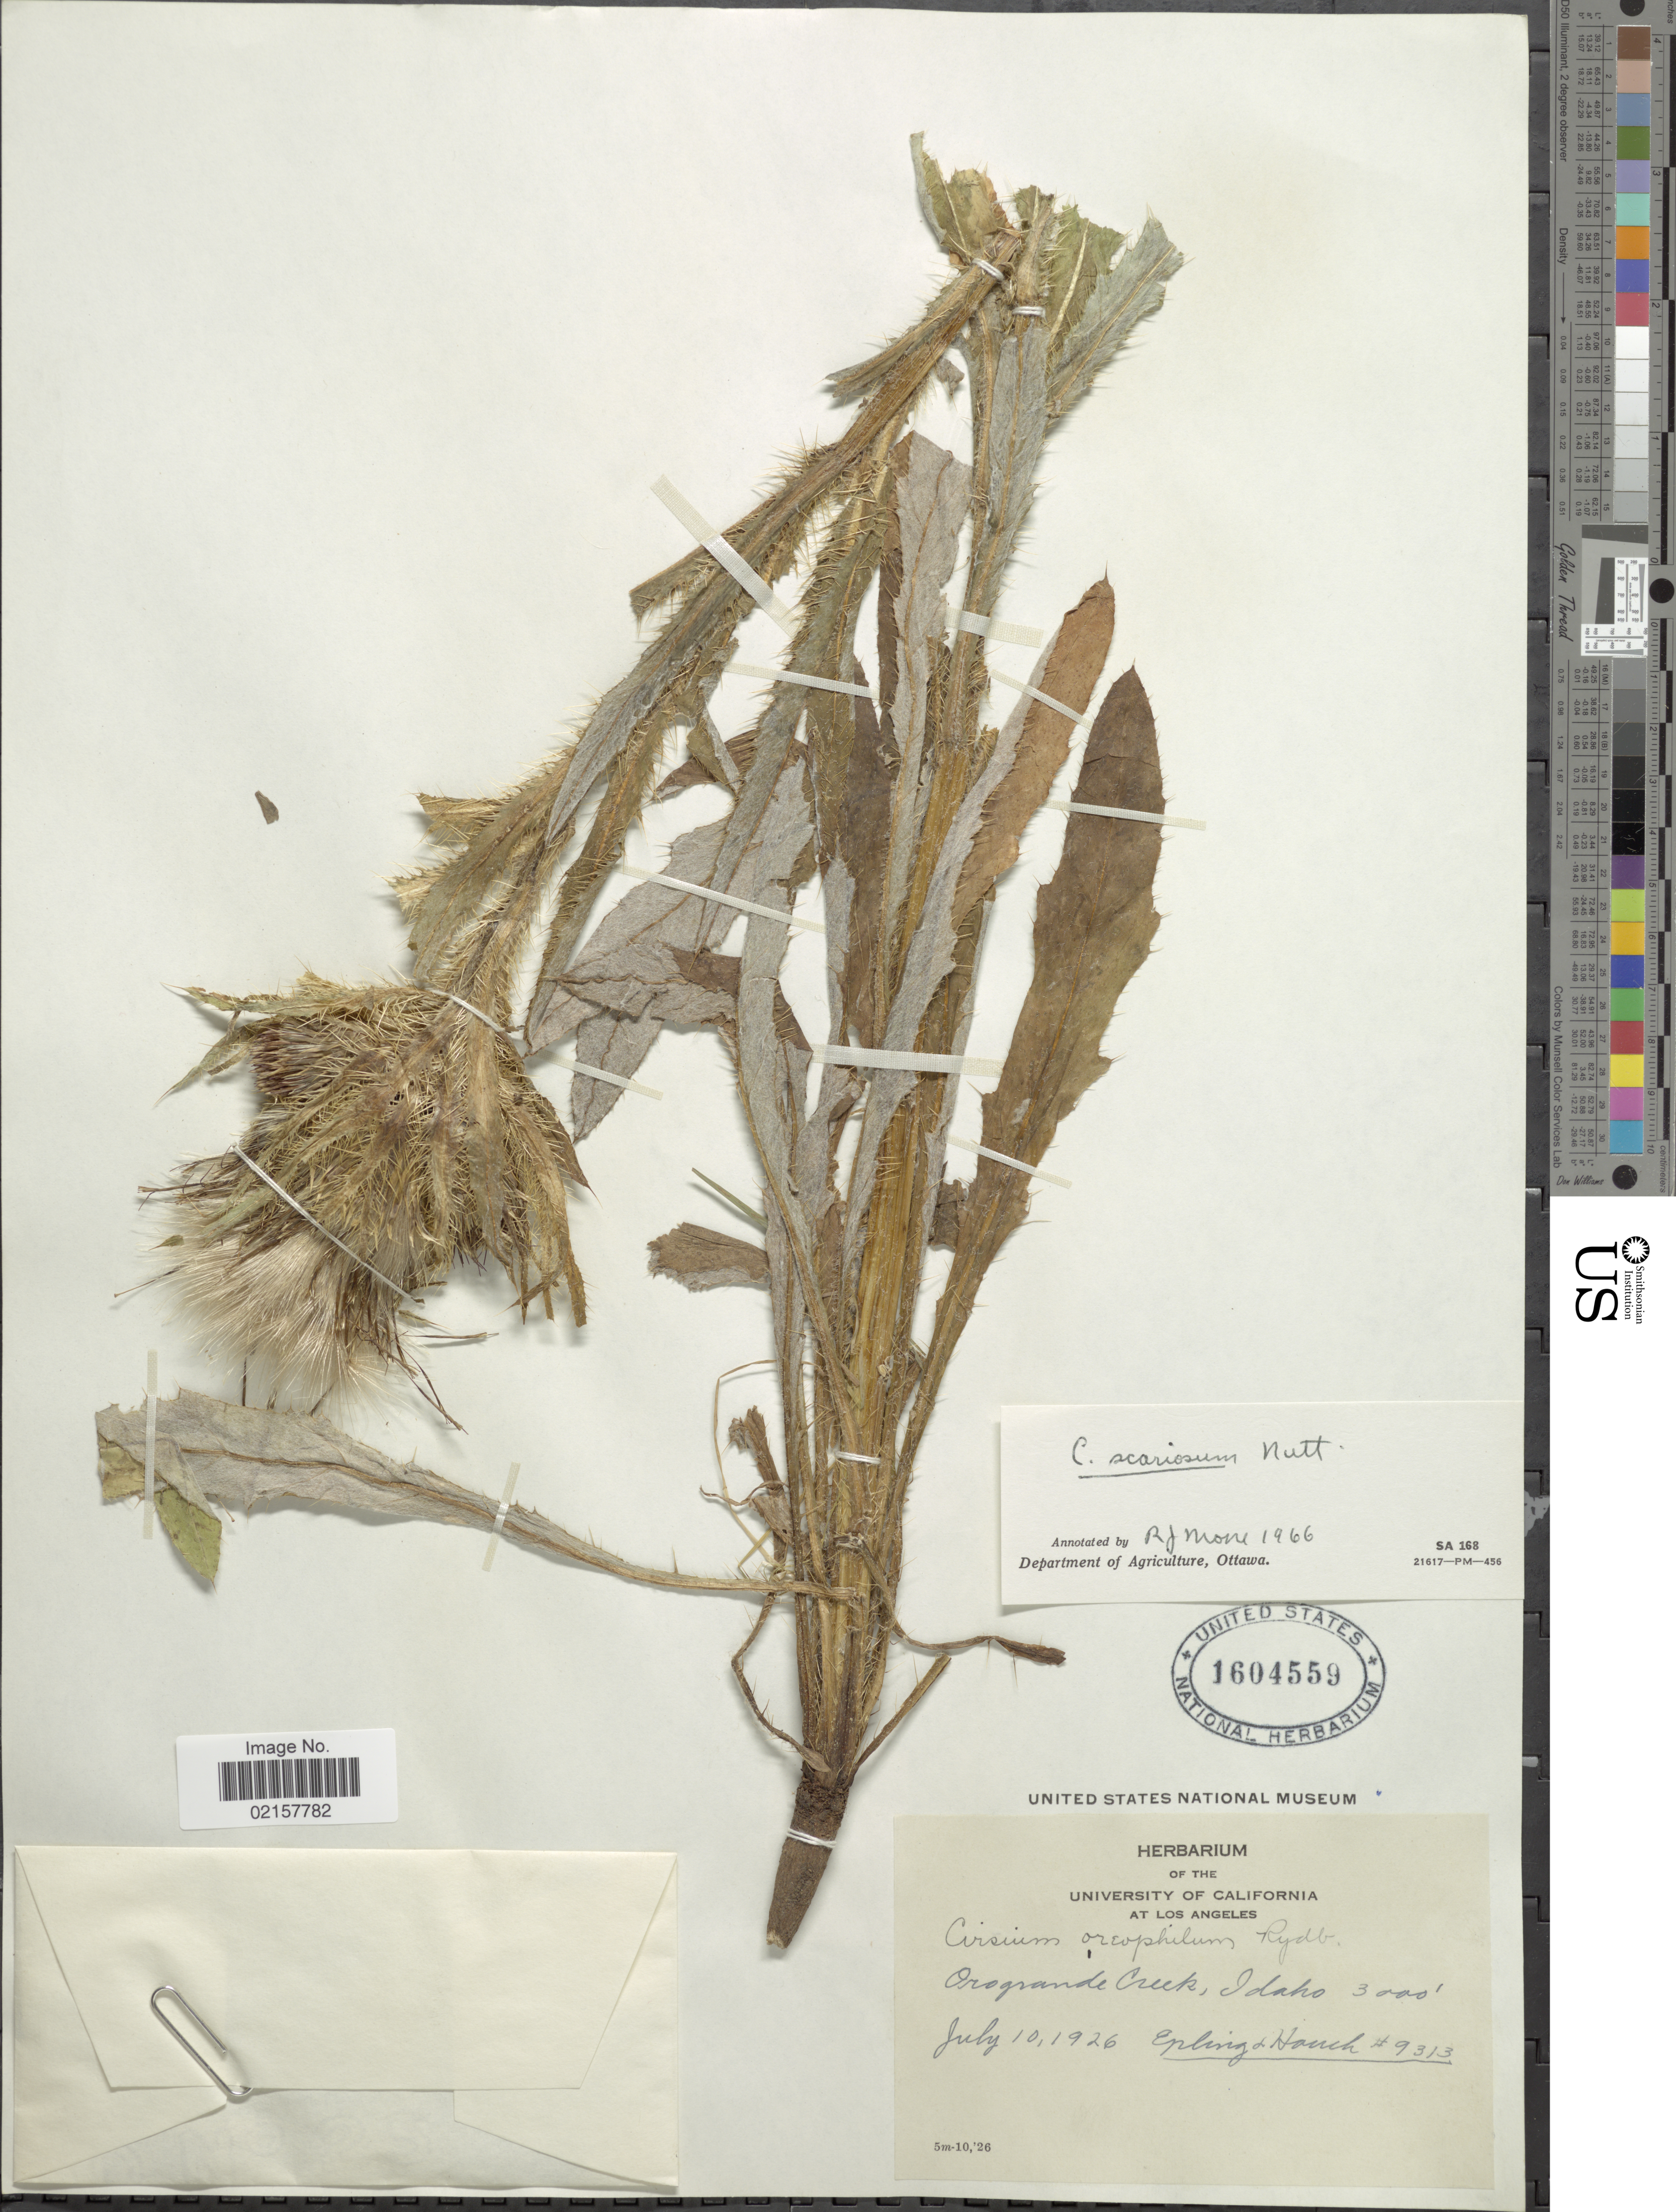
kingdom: Plantae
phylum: Tracheophyta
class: Magnoliopsida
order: Asterales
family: Asteraceae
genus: Cirsium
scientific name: Cirsium scariosum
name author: Nutt.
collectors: -- Epling & -. Hauch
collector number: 9313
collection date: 1926-07-10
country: United States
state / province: Idaho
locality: Orogrande Creek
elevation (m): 914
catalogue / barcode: US 1604559